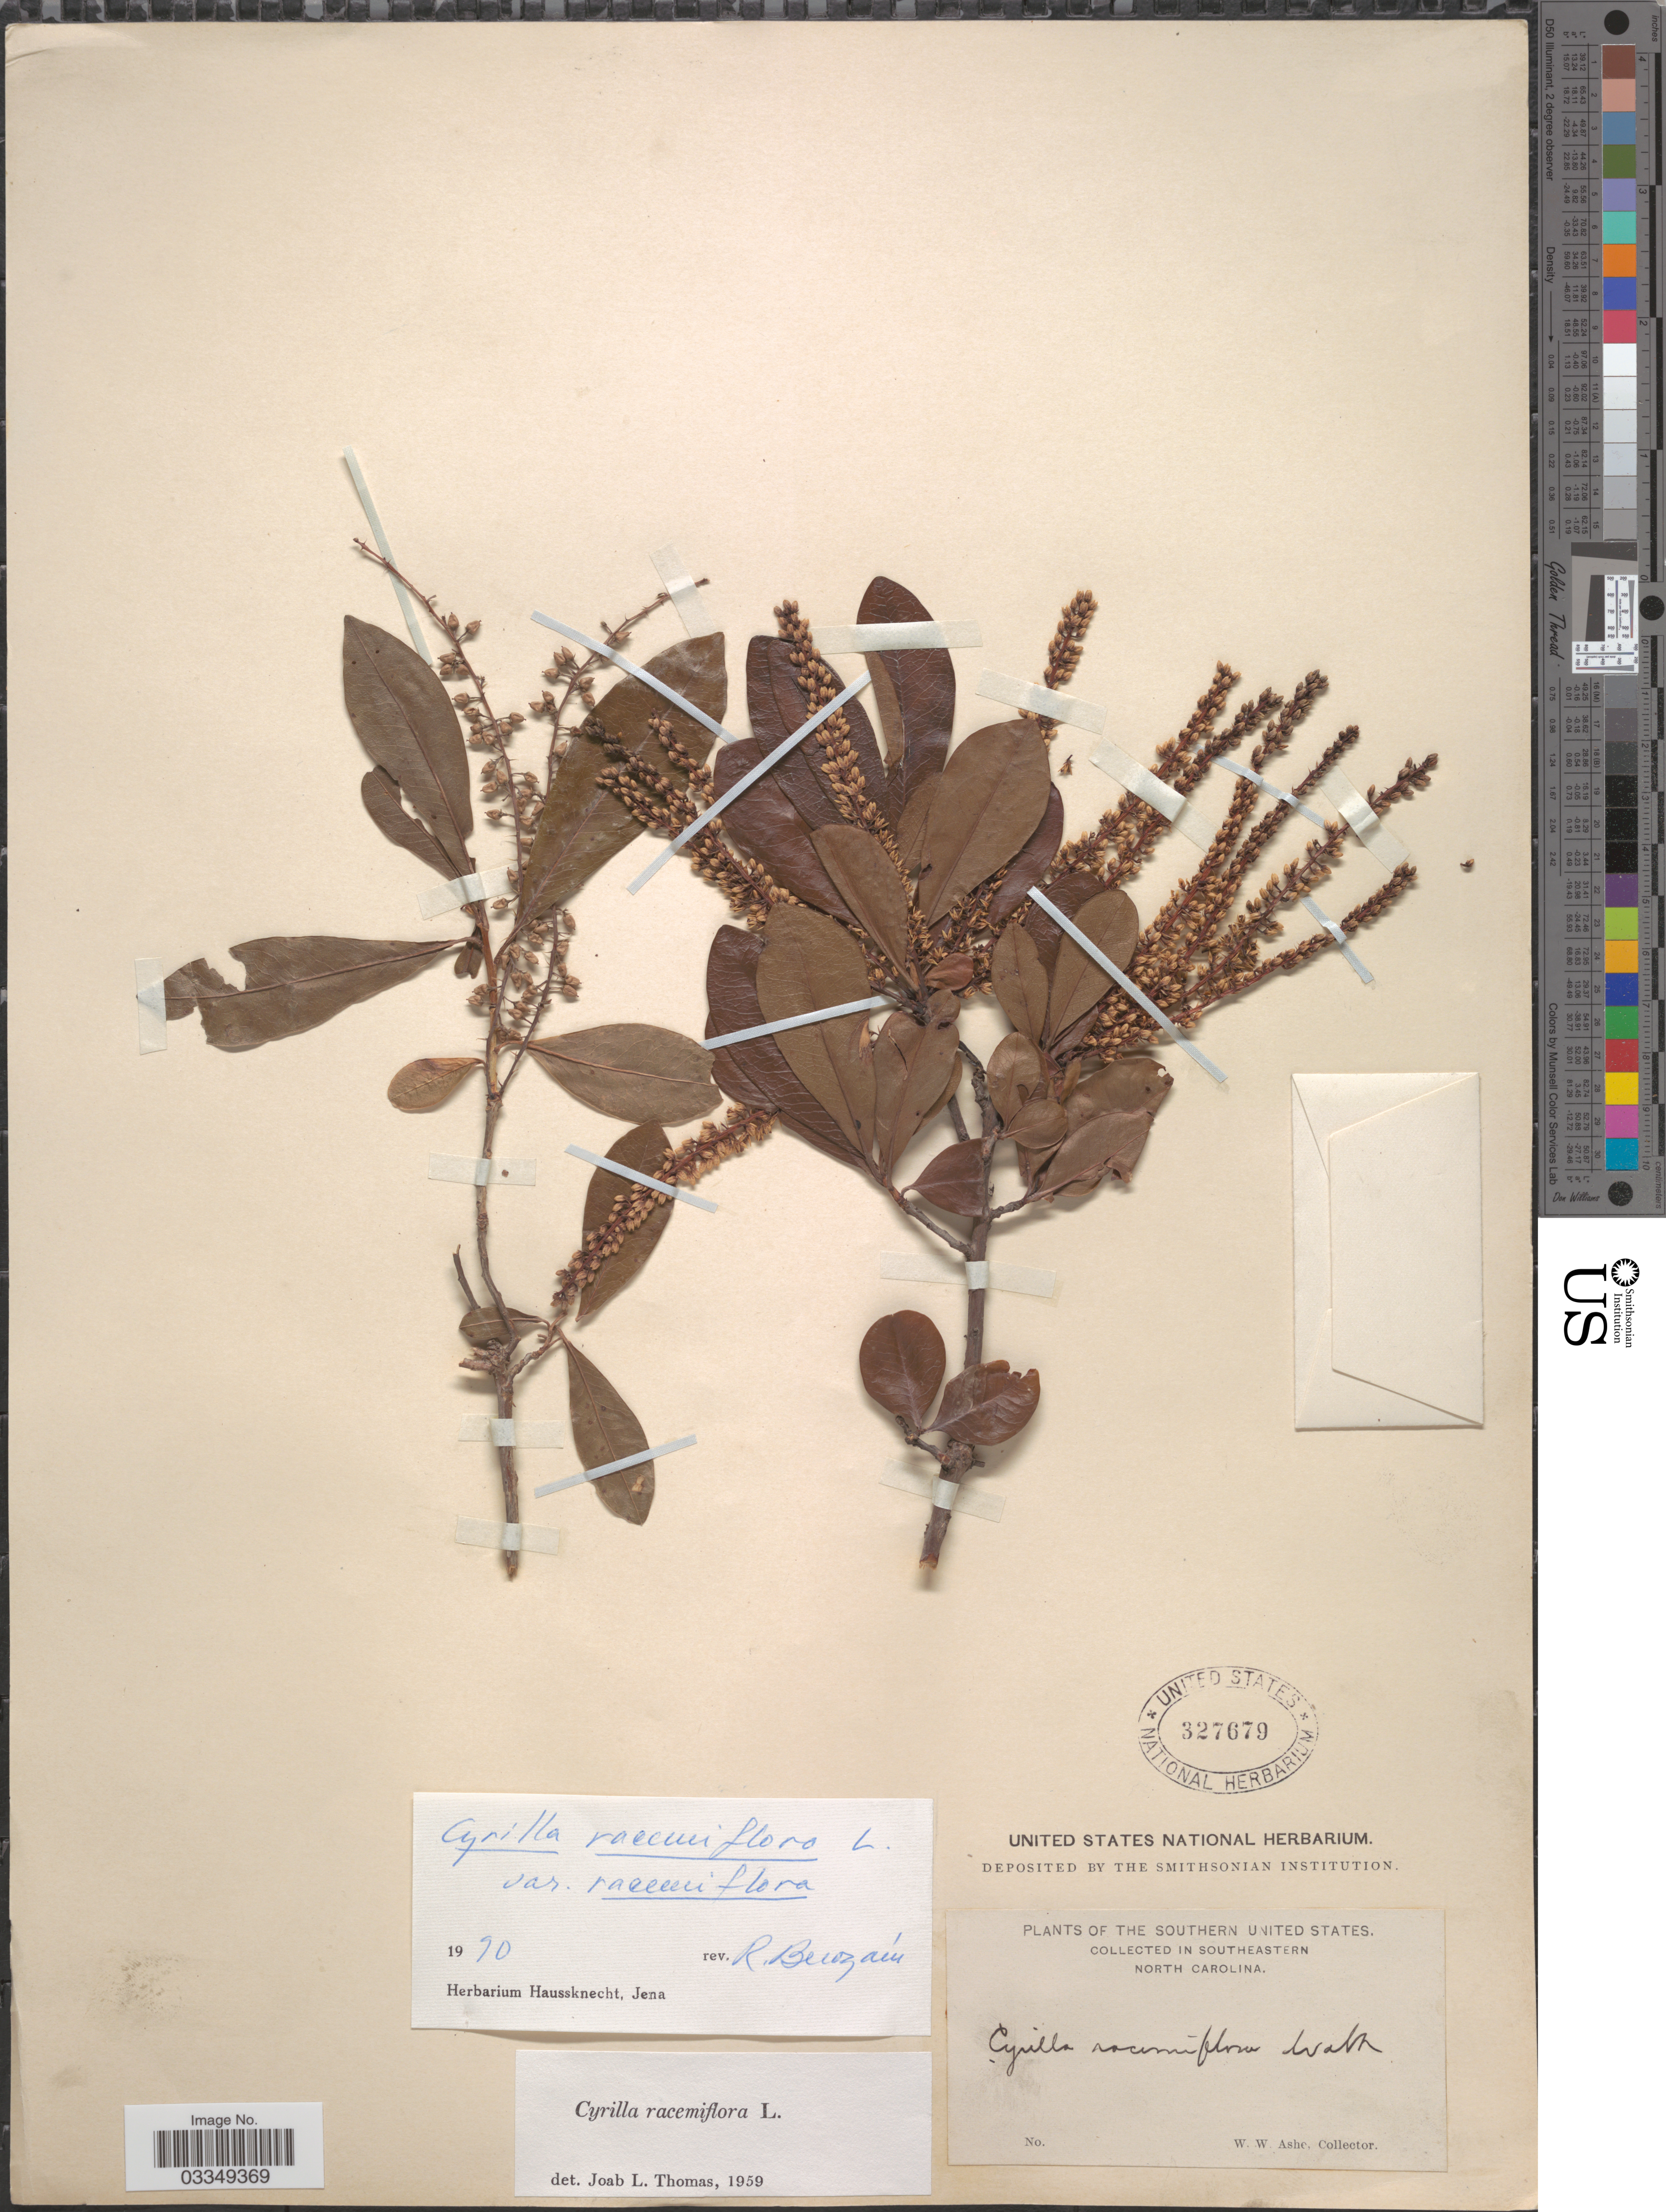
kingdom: Plantae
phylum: Tracheophyta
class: Magnoliopsida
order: Ericales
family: Cyrillaceae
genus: Cyrilla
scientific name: Cyrilla racemiflora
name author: L.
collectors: W. W. Ashe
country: United States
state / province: North Carolina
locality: Southern United States. Southeastern North Carolina.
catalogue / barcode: US 327679